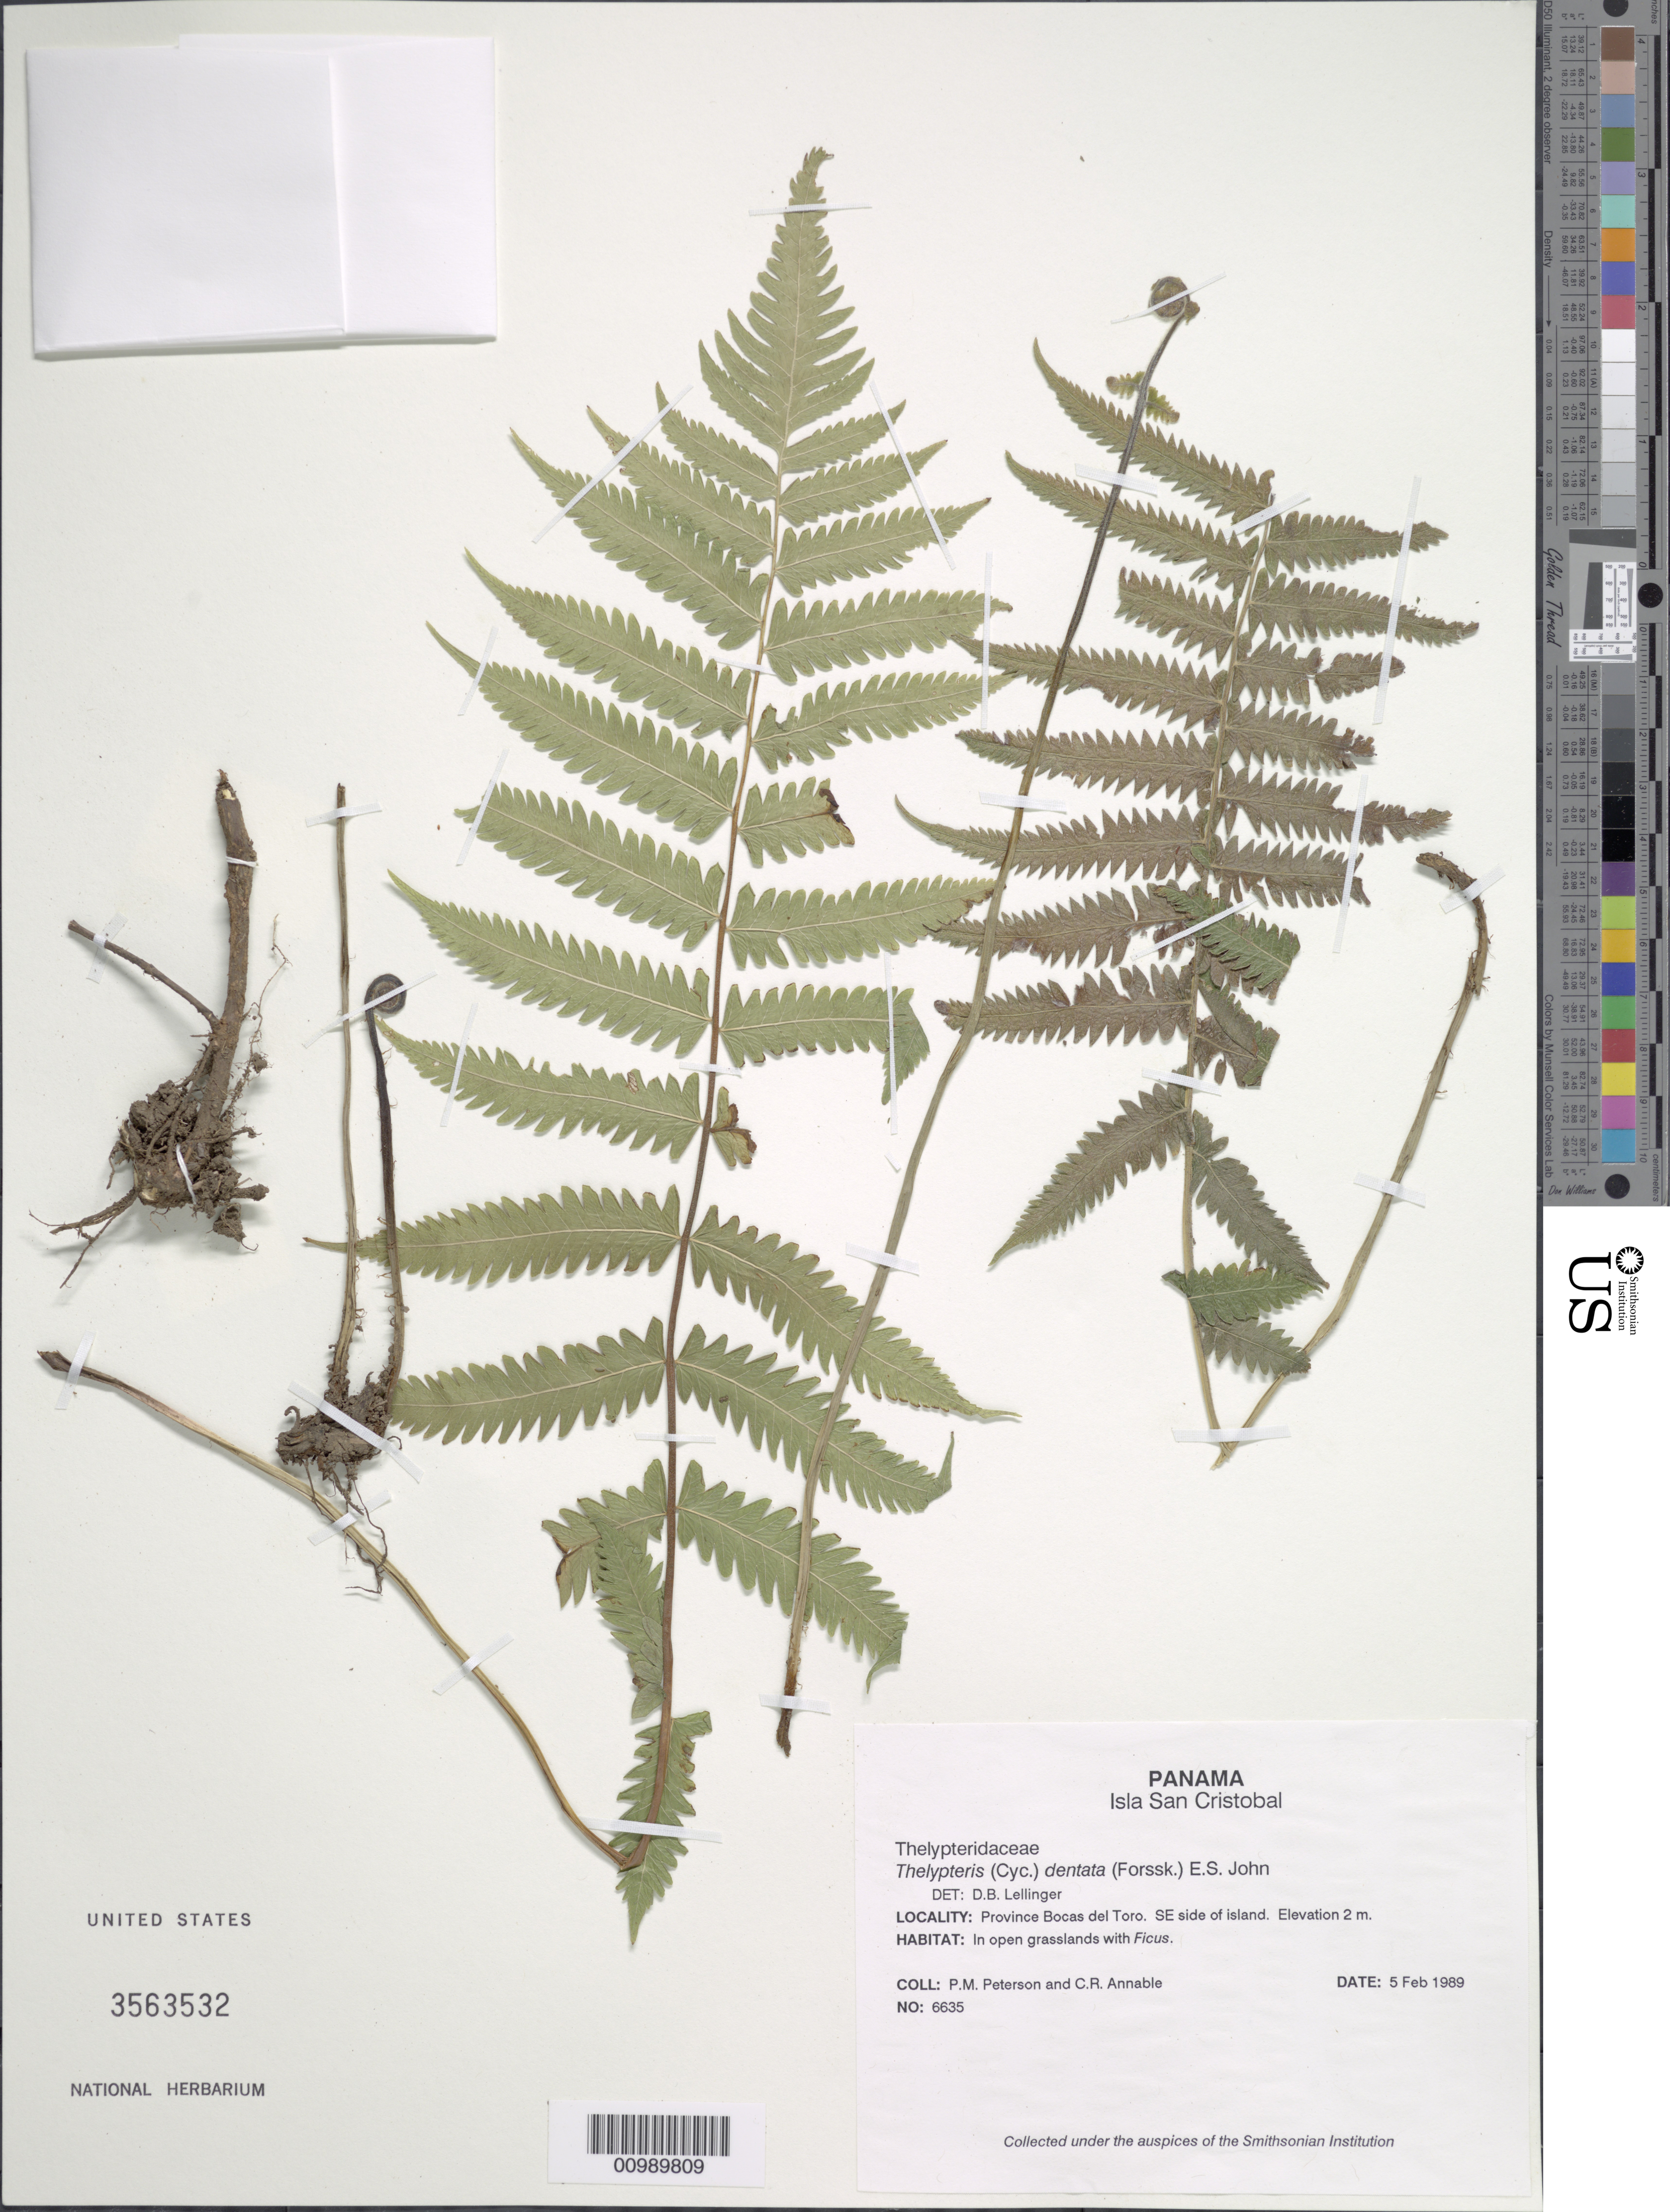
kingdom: Plantae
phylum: Tracheophyta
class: Polypodiopsida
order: Polypodiales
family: Thelypteridaceae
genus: Christella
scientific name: Christella dentata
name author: (Forssk.) Brownsey & Jermy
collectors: P. M. Peterson & C. R. Annable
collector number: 06635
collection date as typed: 05 Feb 1989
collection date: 1989-02-05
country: Panama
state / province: Bocas del Toro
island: San Cristobal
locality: SE side of island.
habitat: In open grasslands with Ficus.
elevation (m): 2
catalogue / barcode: US 3563532